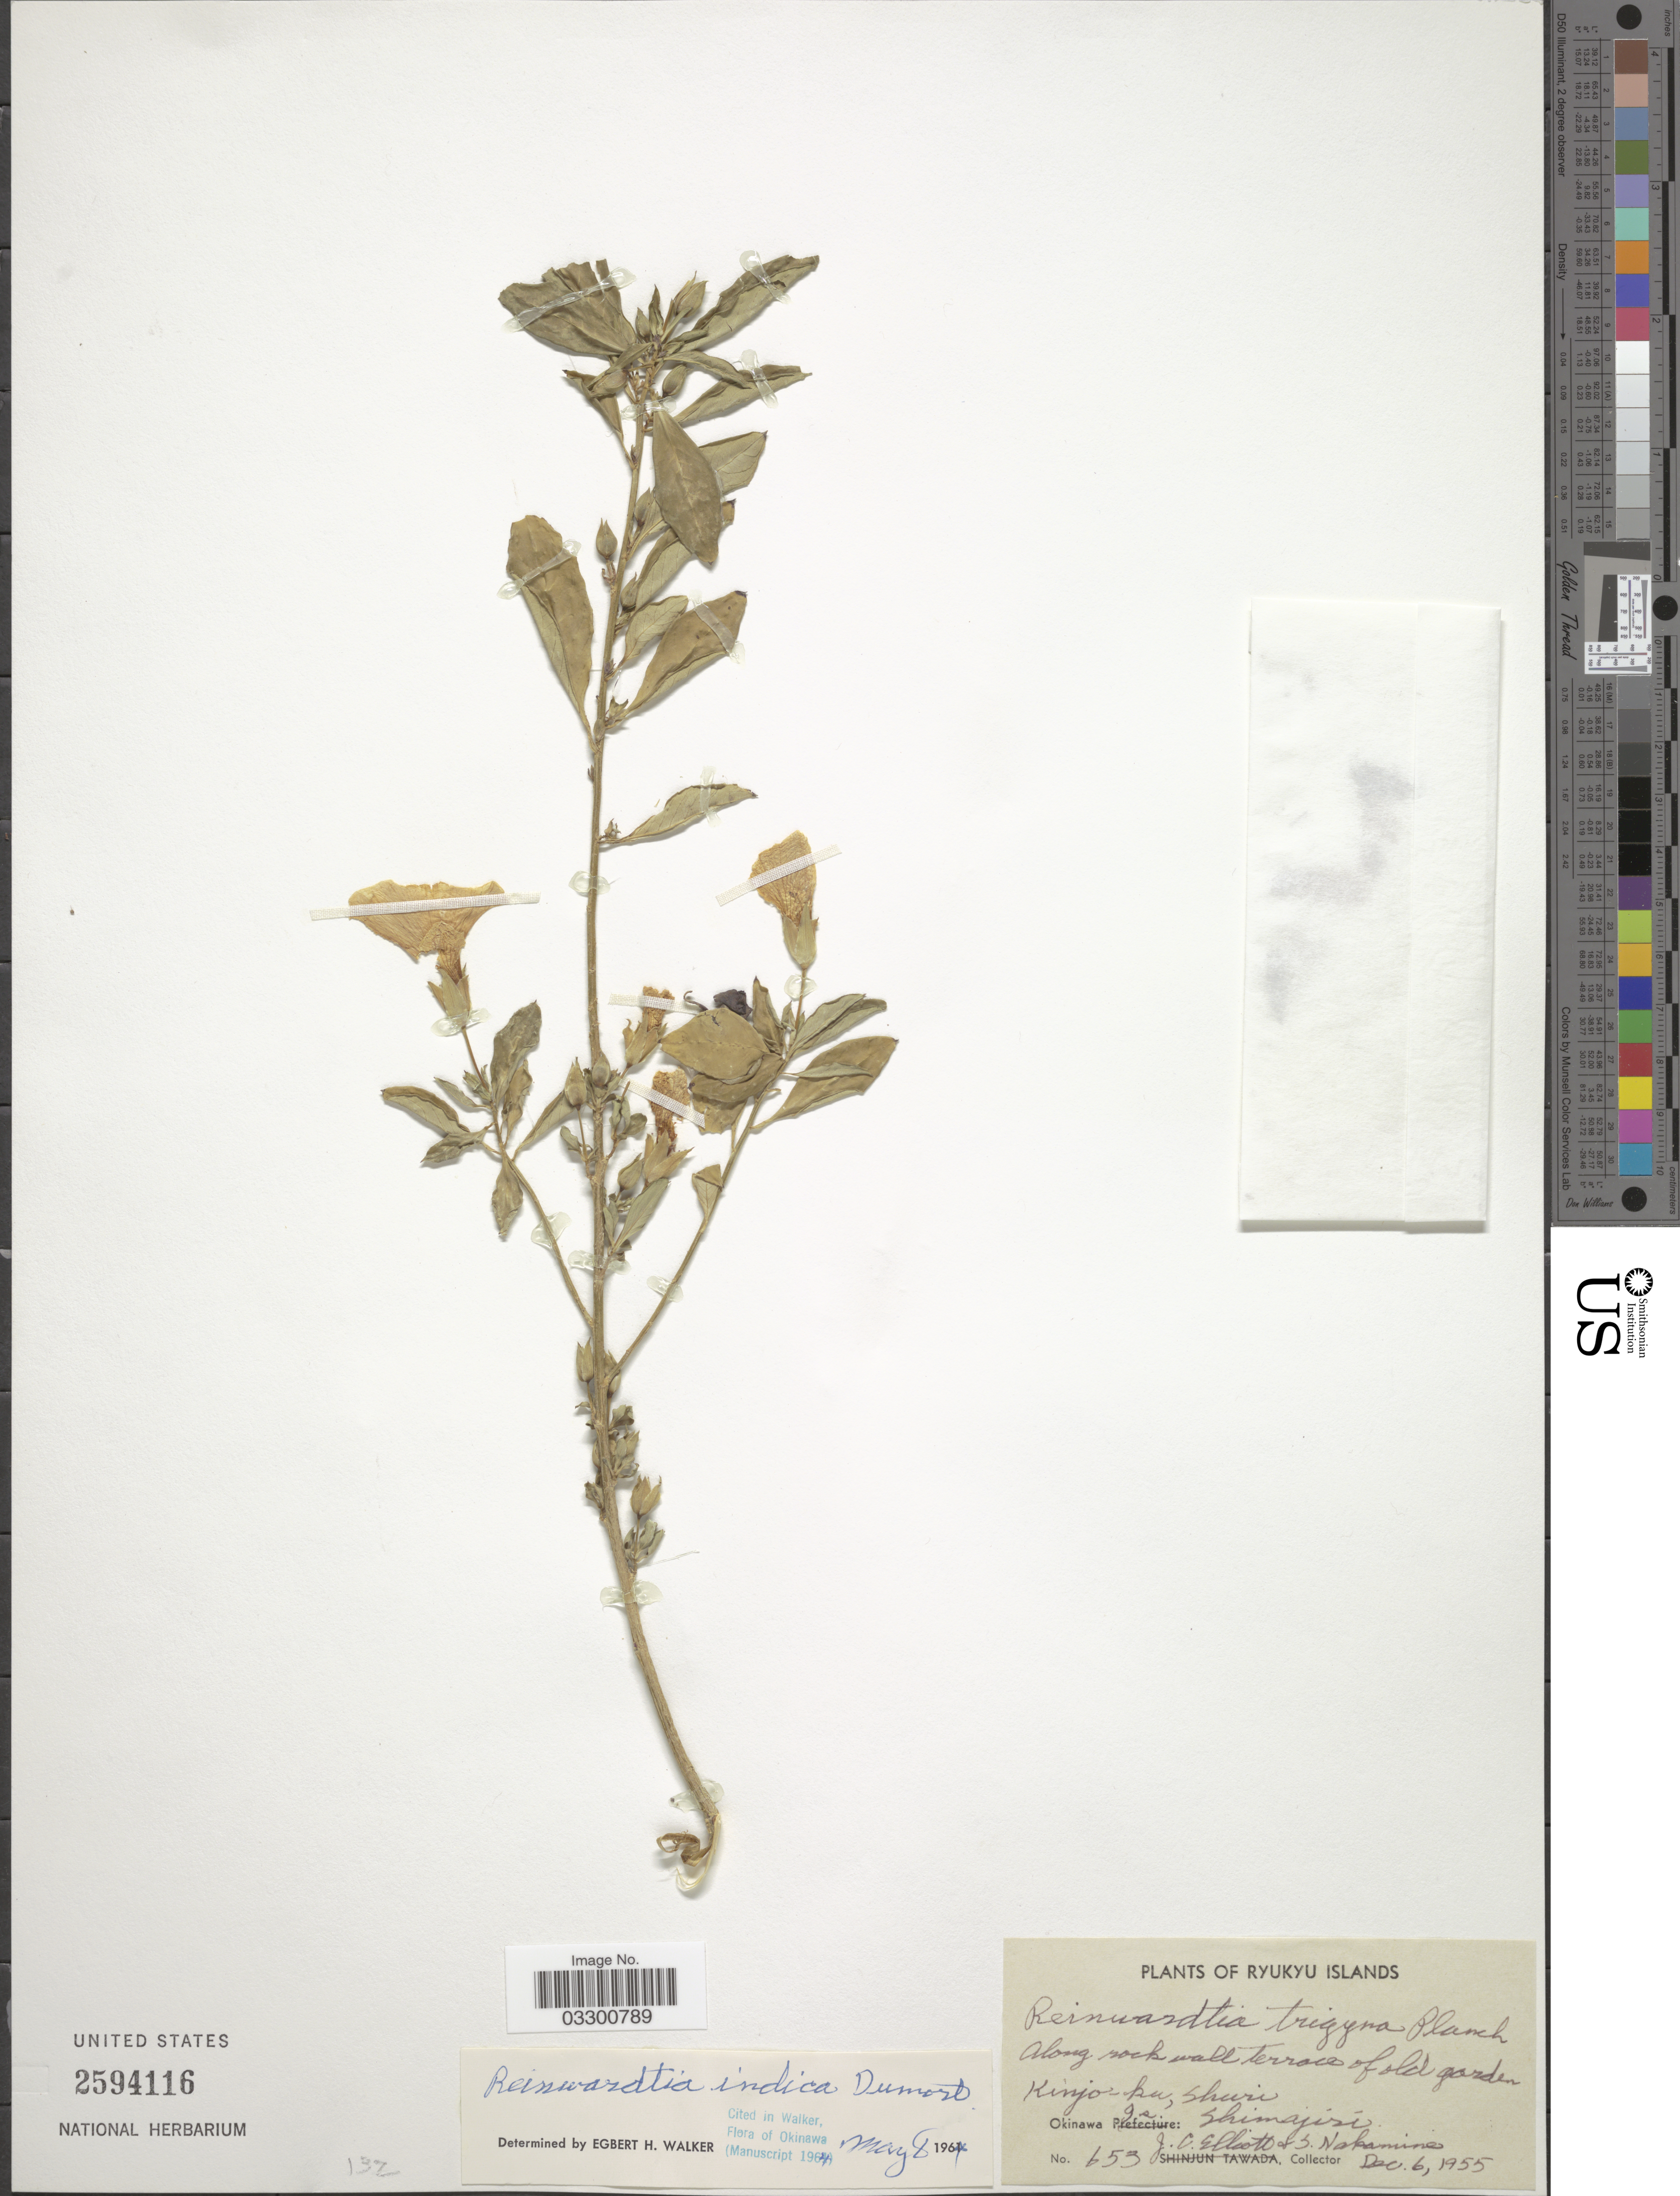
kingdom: Plantae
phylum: Tracheophyta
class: Magnoliopsida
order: Malpighiales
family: Linaceae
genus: Reinwardtia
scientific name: Reinwardtia indica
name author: Dumort.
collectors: J. C. Elliott & S. Nakamine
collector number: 653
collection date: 1955-12-06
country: Japan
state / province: Okinawa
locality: Ryukyu Islands, Along rock wall terrace of old garden Kinjo-Ku, Shuri, Okinawa Is.: Shimajiri.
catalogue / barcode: US 2594116